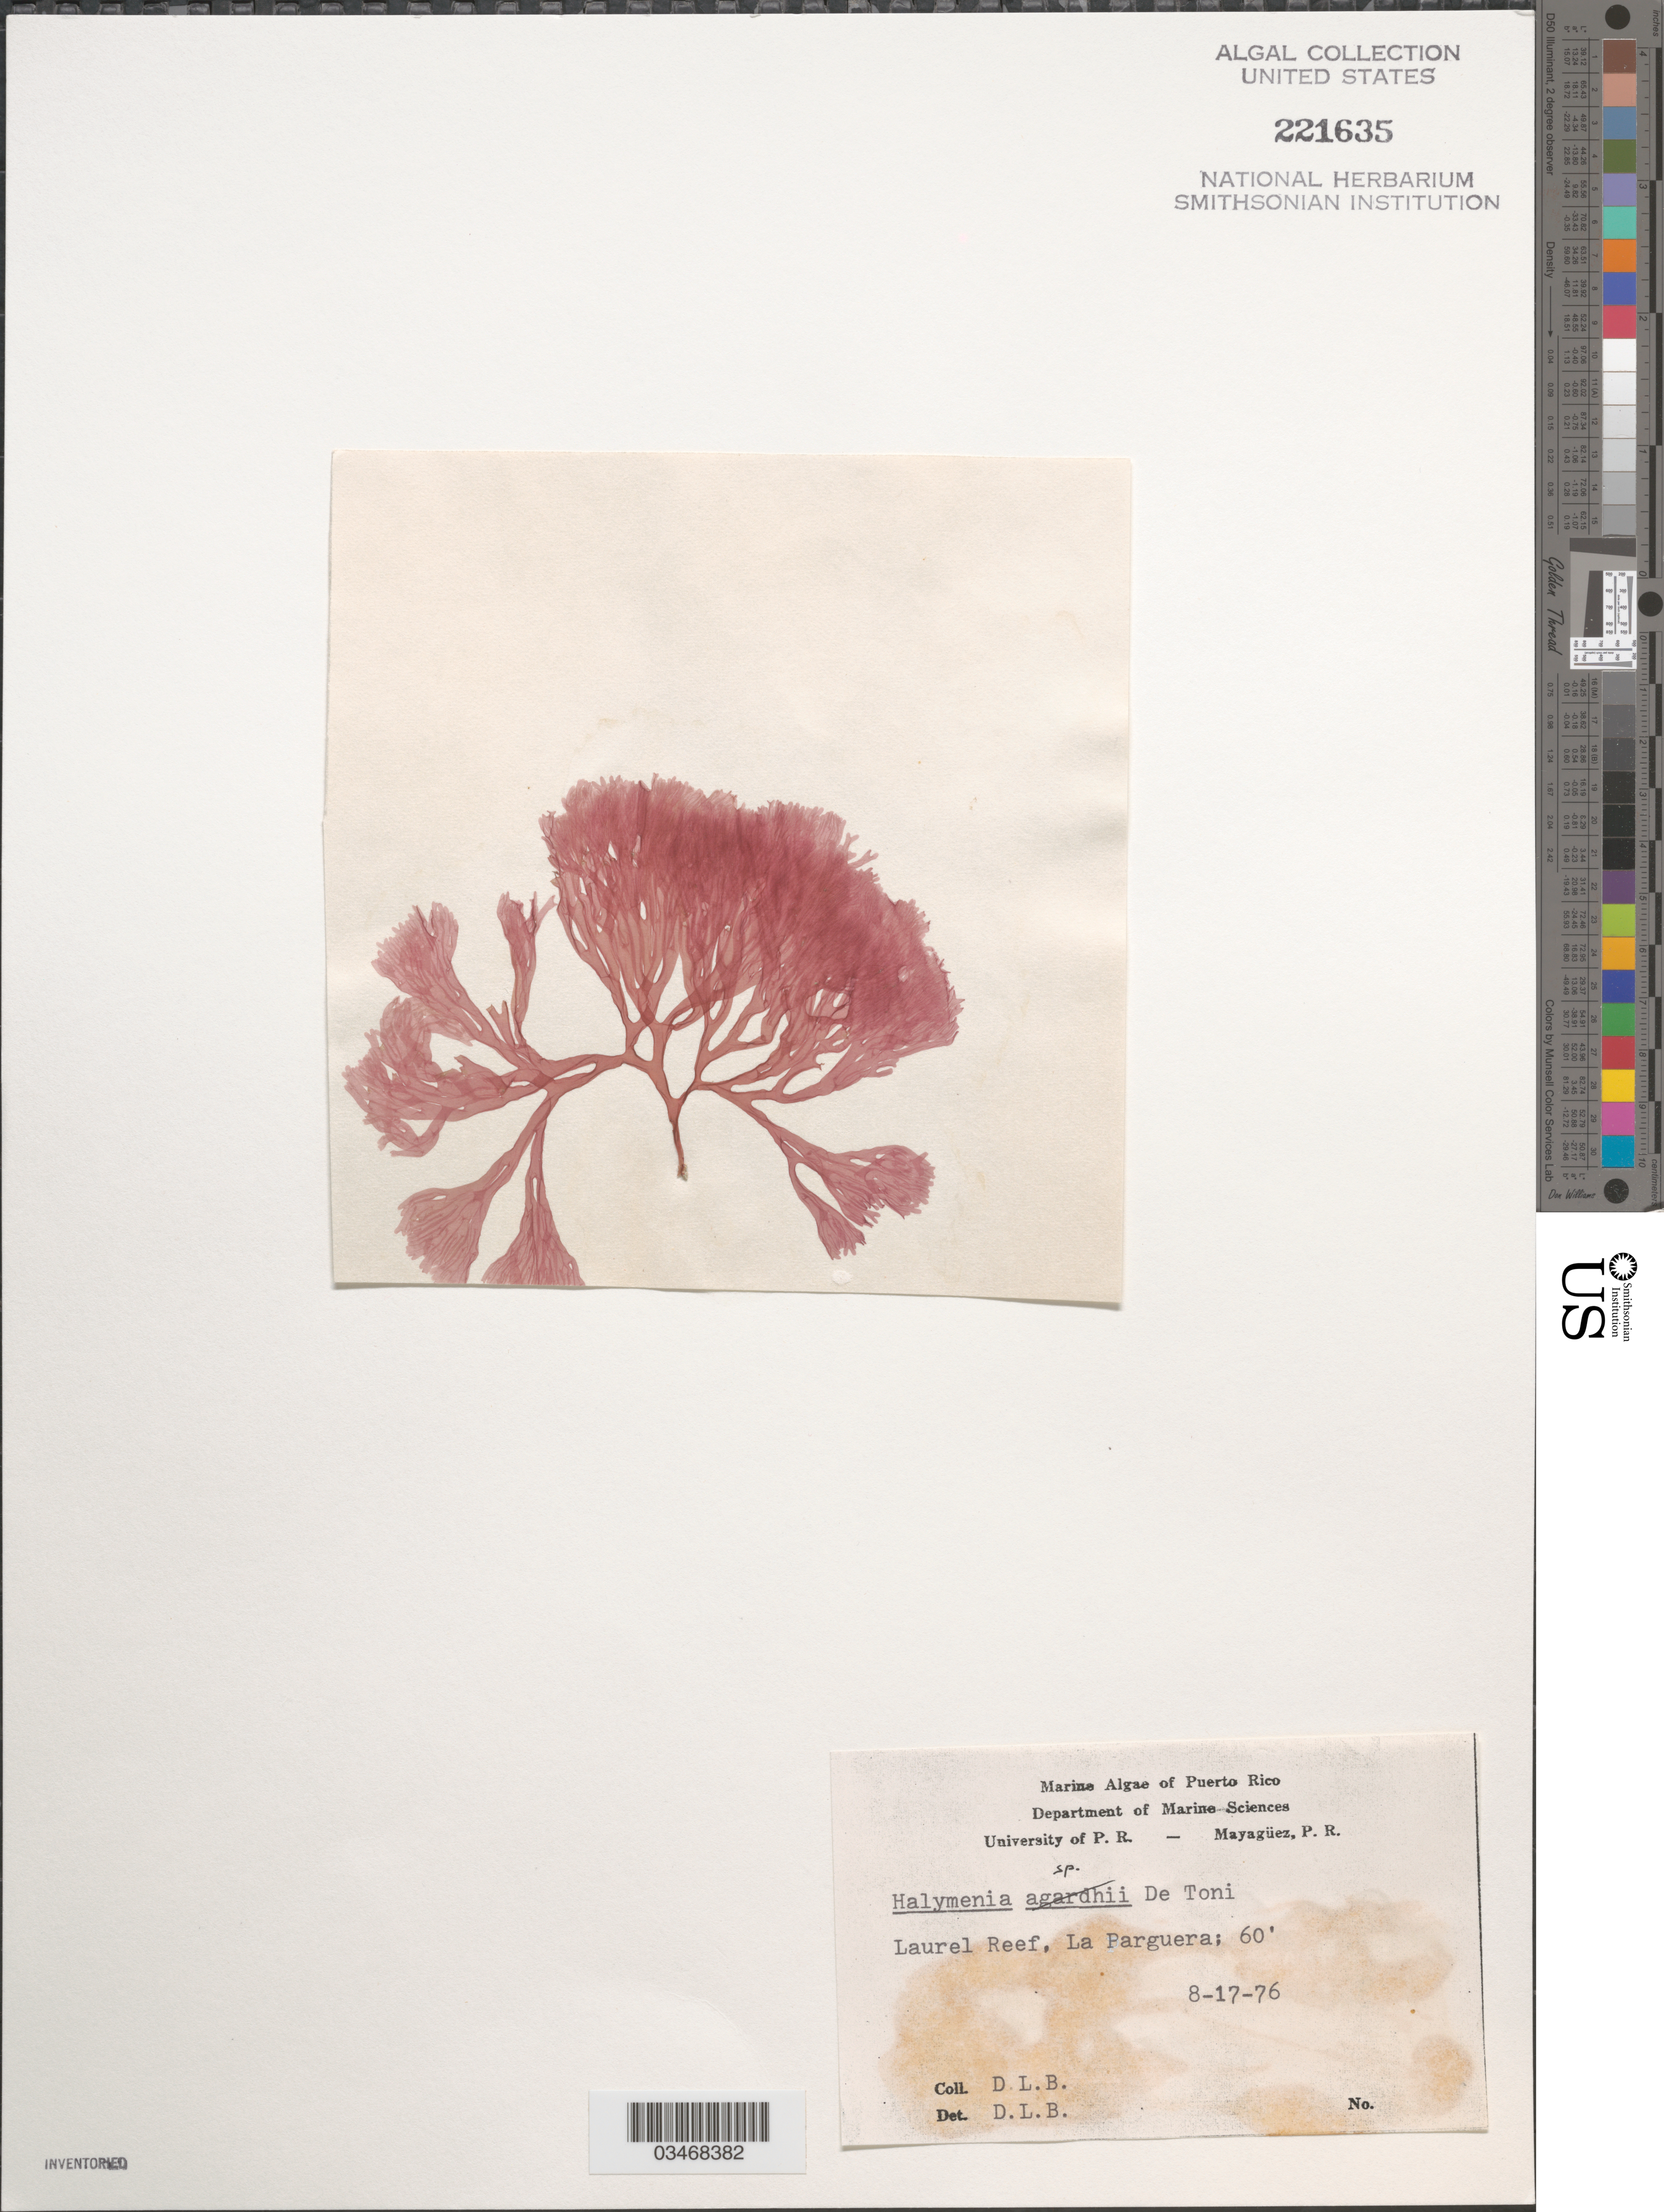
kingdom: Plantae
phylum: Rhodophyta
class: Florideophyceae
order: Halymeniales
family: Halymeniaceae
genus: Halymenia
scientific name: Halymenia sp.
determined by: Ballantine, D. L.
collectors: D.L. Ballantine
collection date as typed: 17 Aug 1976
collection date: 1976-08-17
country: Puerto Rico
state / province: Lajas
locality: La Parguera, Laurel Reef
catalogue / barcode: US 221635